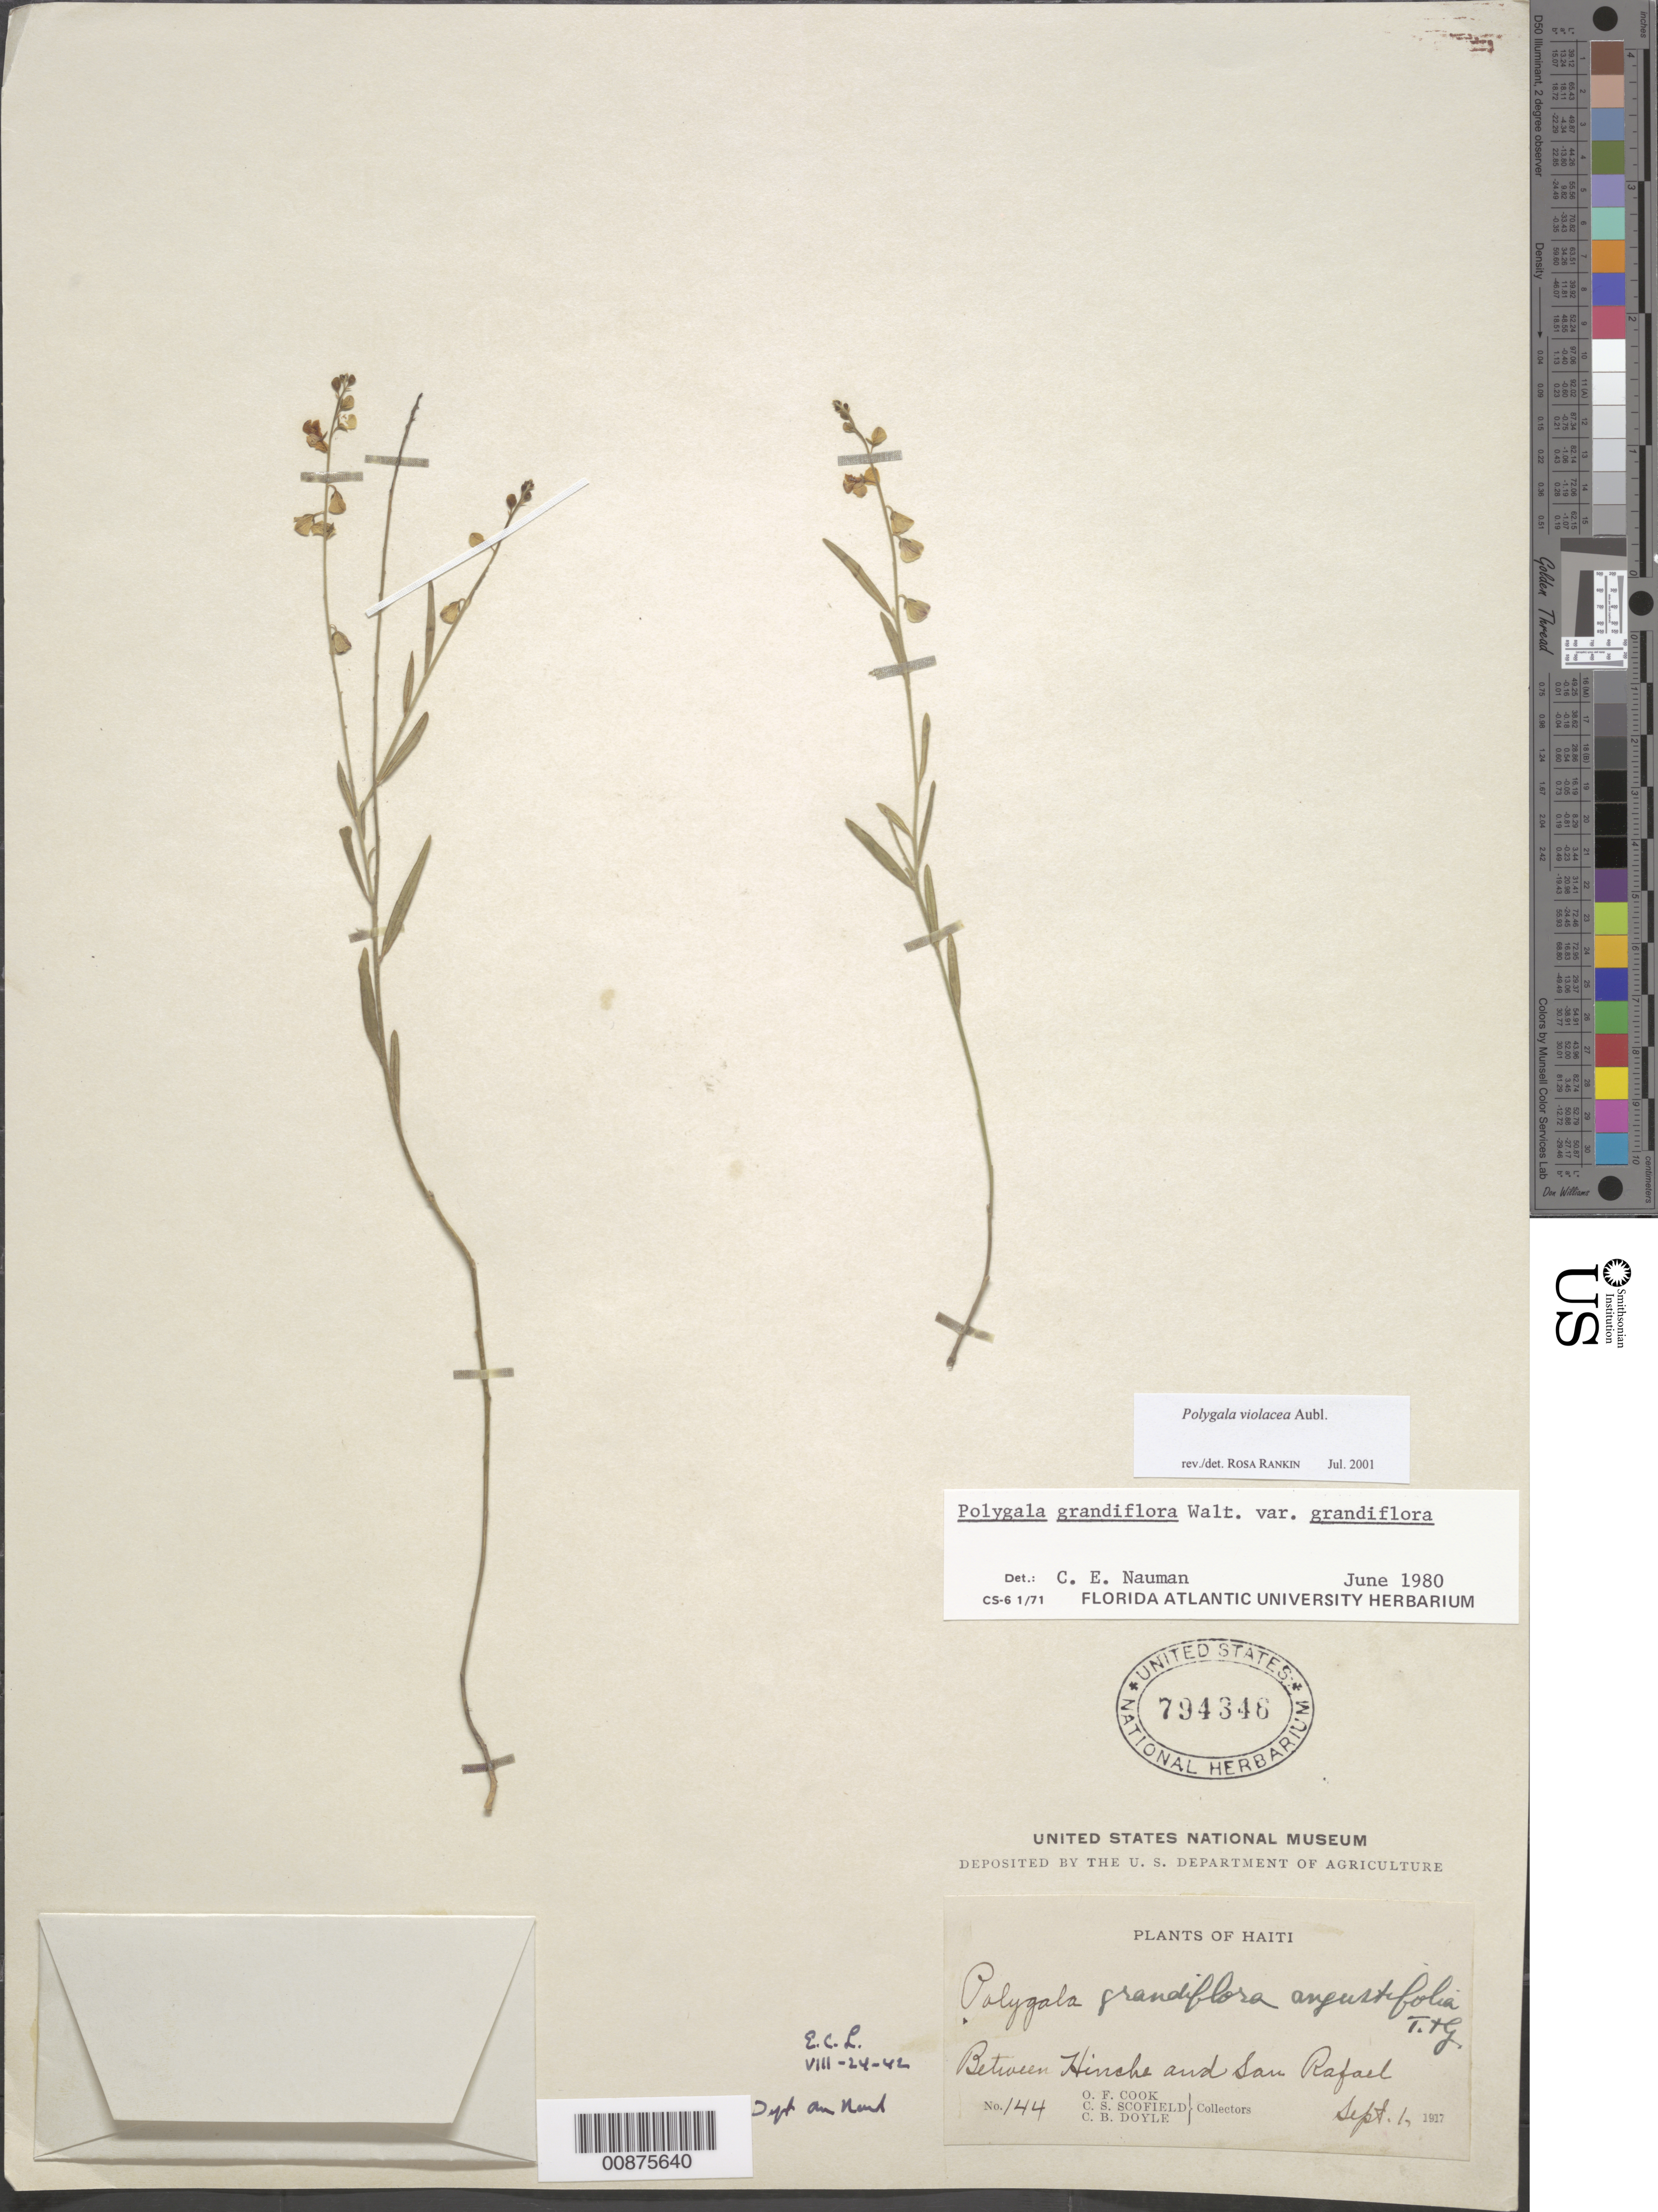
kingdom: Plantae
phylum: Tracheophyta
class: Magnoliopsida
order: Fabales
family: Polygalaceae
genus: Asemeia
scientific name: Asemeia violacea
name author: (Aubl.) J.F.B. Pastore & J.R. Abbott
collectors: O. F. Cook, C. Scofield & C. Doyle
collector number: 144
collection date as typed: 01 Sep 1917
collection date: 1917-09-01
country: Haiti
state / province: Nord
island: Hispaniola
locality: Between Hinche and San Rafael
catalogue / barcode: US 794346